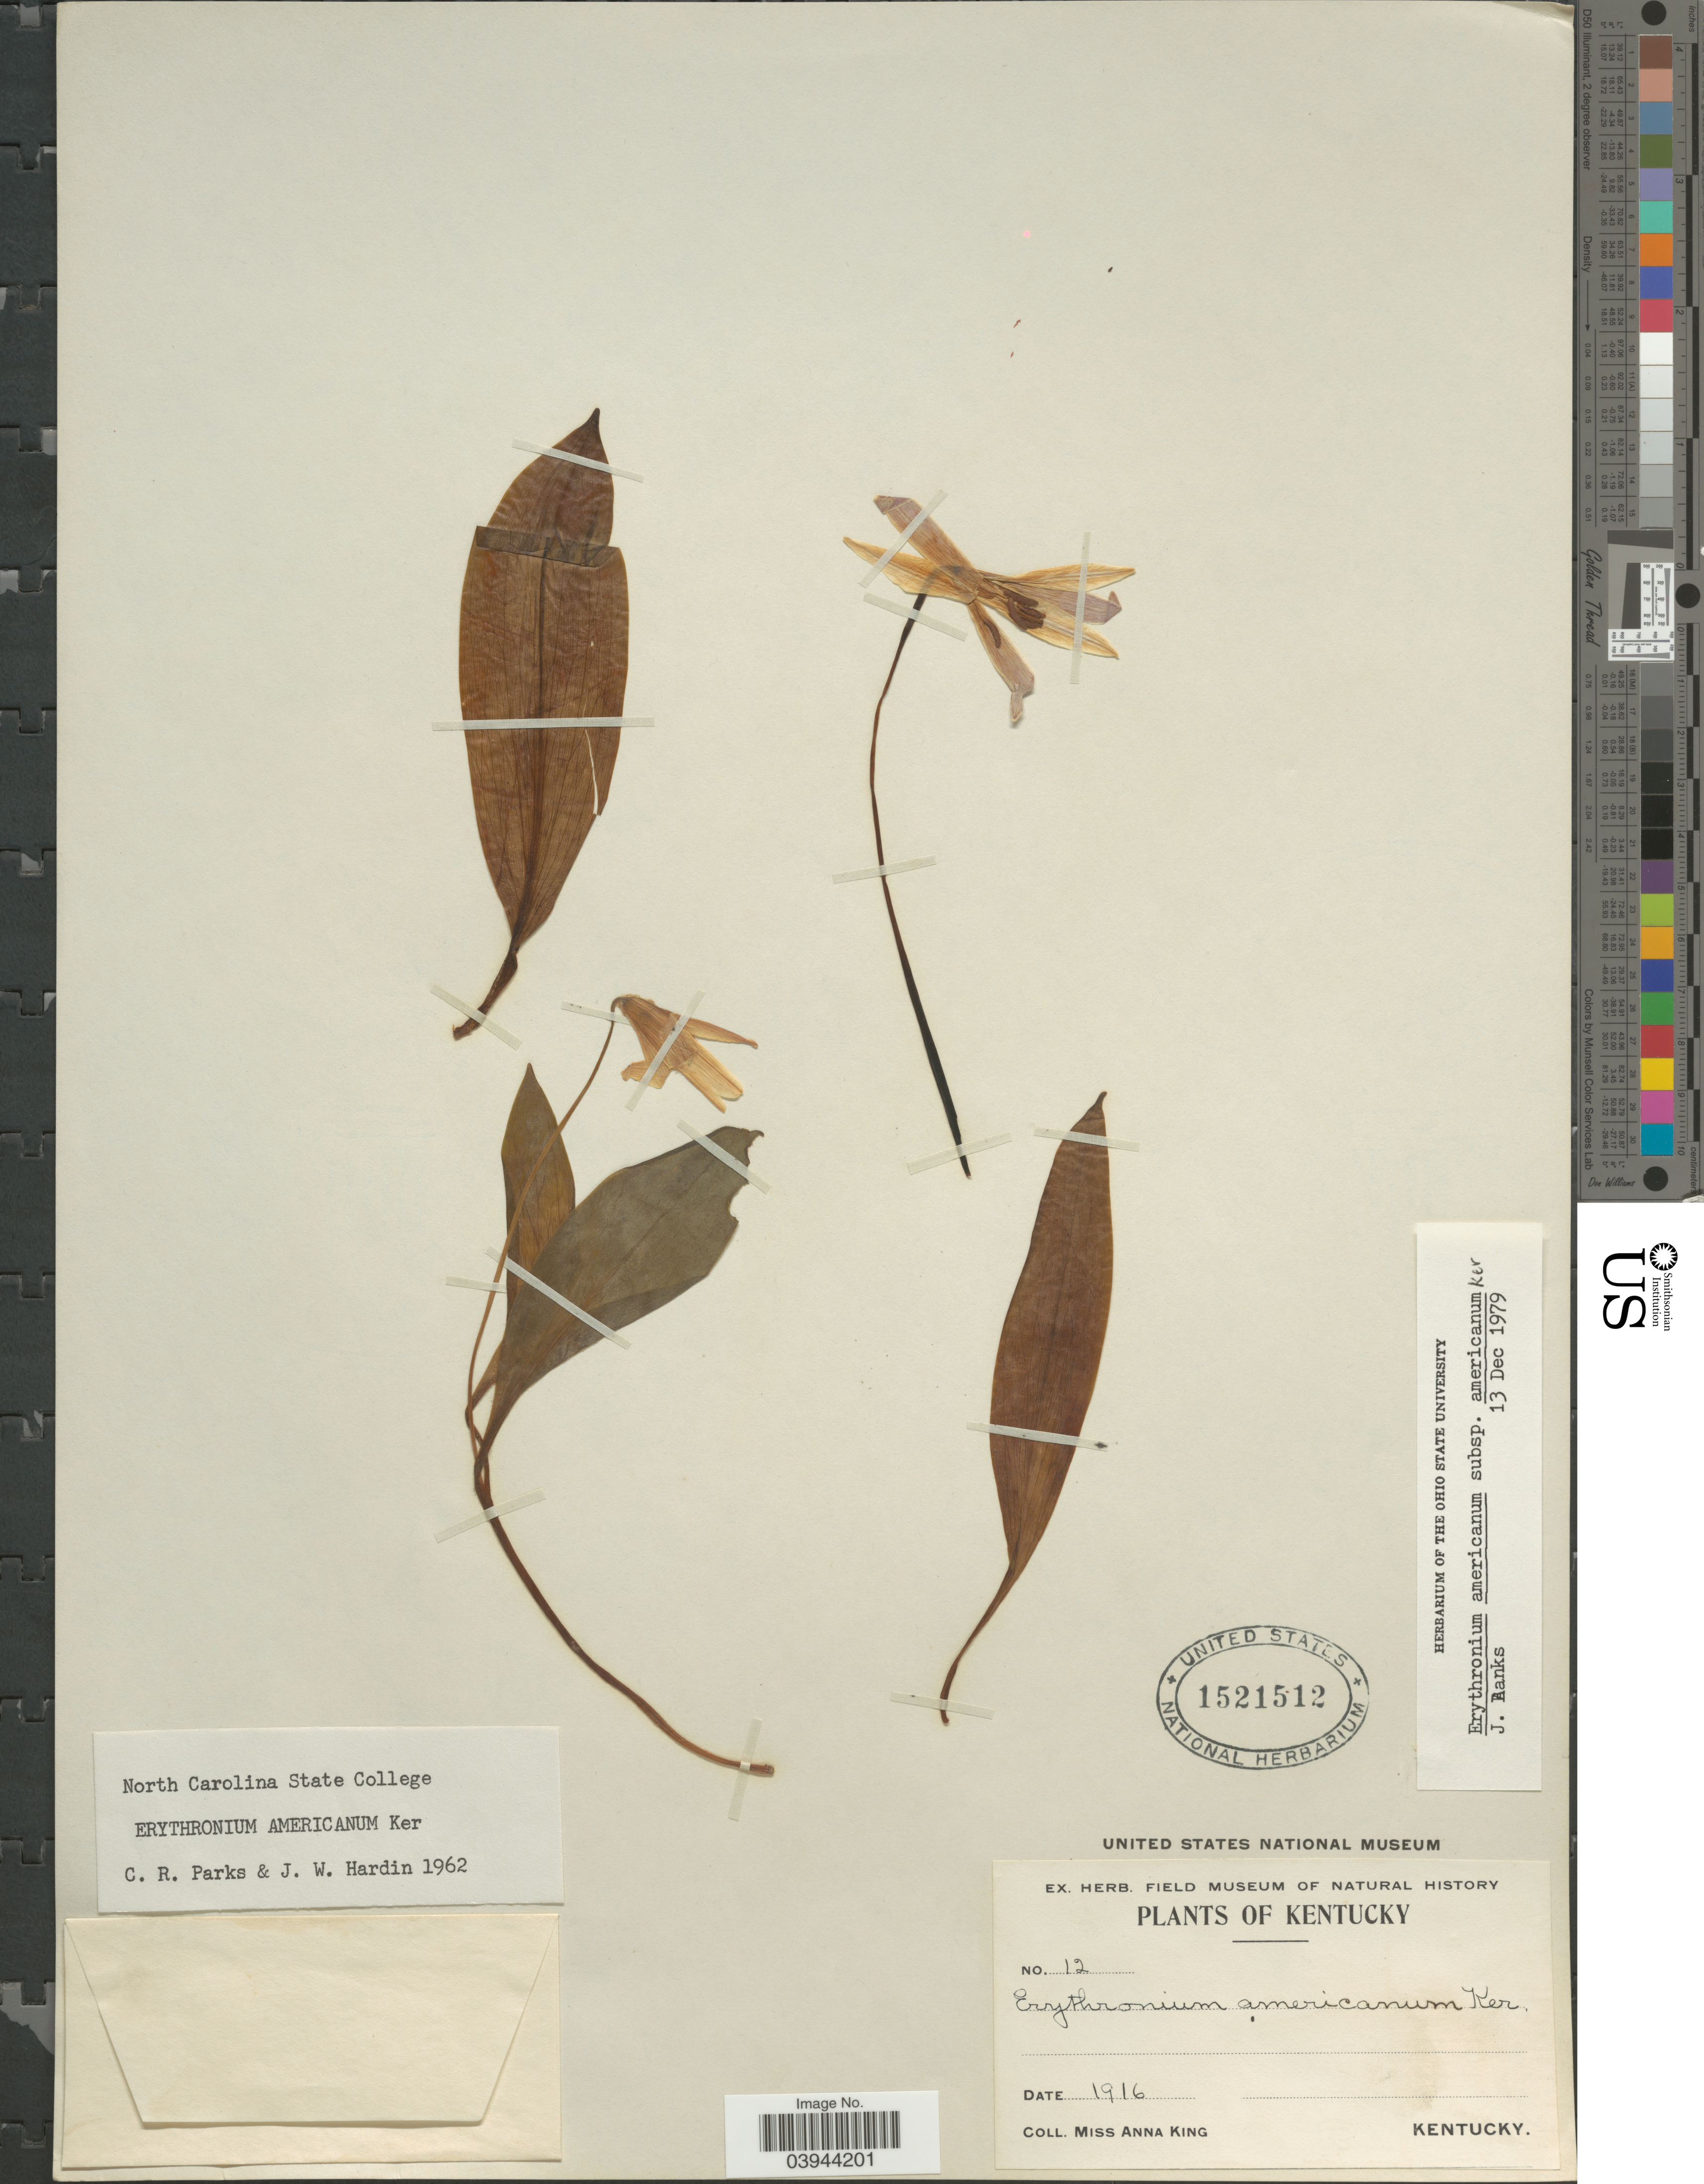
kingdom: Plantae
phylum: Tracheophyta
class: Liliopsida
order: Liliales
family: Liliaceae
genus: Erythronium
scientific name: Erythronium americanum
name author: Ker Gawl.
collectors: A. King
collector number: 12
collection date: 1916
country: United States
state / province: Kentucky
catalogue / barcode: US 1521512